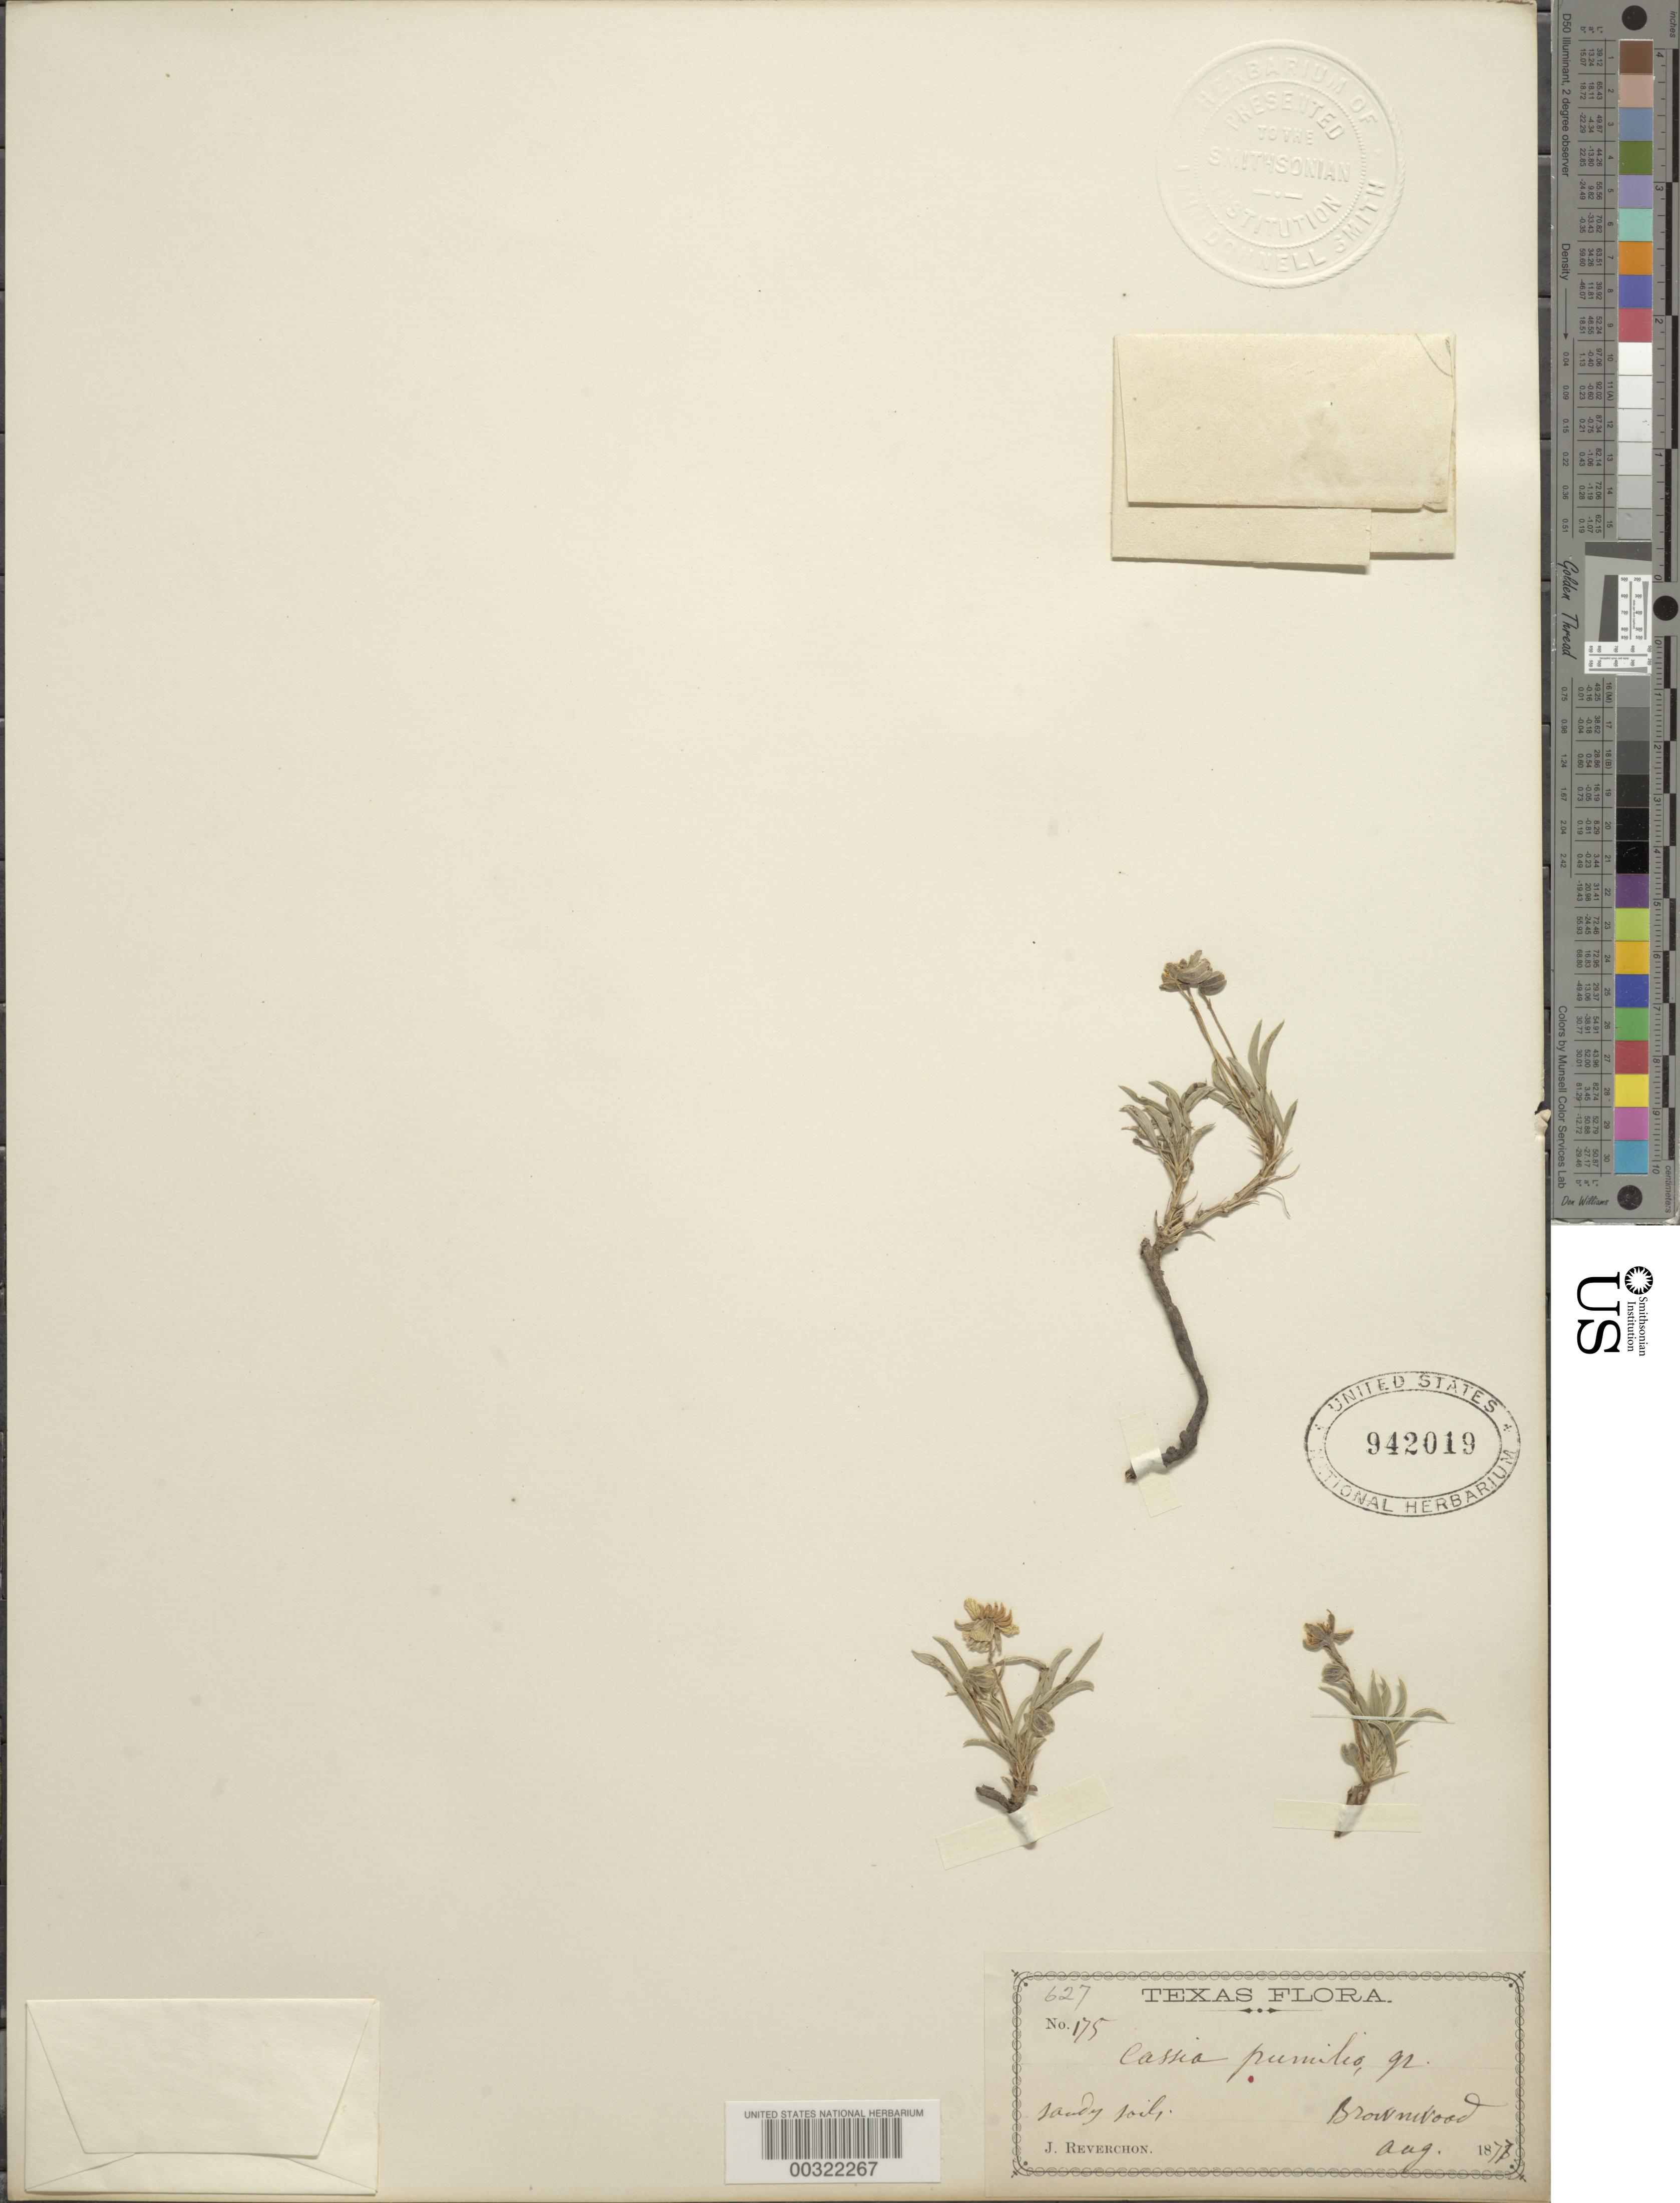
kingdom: Plantae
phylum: Tracheophyta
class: Magnoliopsida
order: Fabales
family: Fabaceae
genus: Senna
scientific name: Senna pumilio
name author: (A. Gray) H.S. Irwin & Barneby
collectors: J. Reverchon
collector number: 175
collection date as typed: Aug 1877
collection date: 1877-08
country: United States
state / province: Texas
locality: Brownwood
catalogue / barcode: US 942019